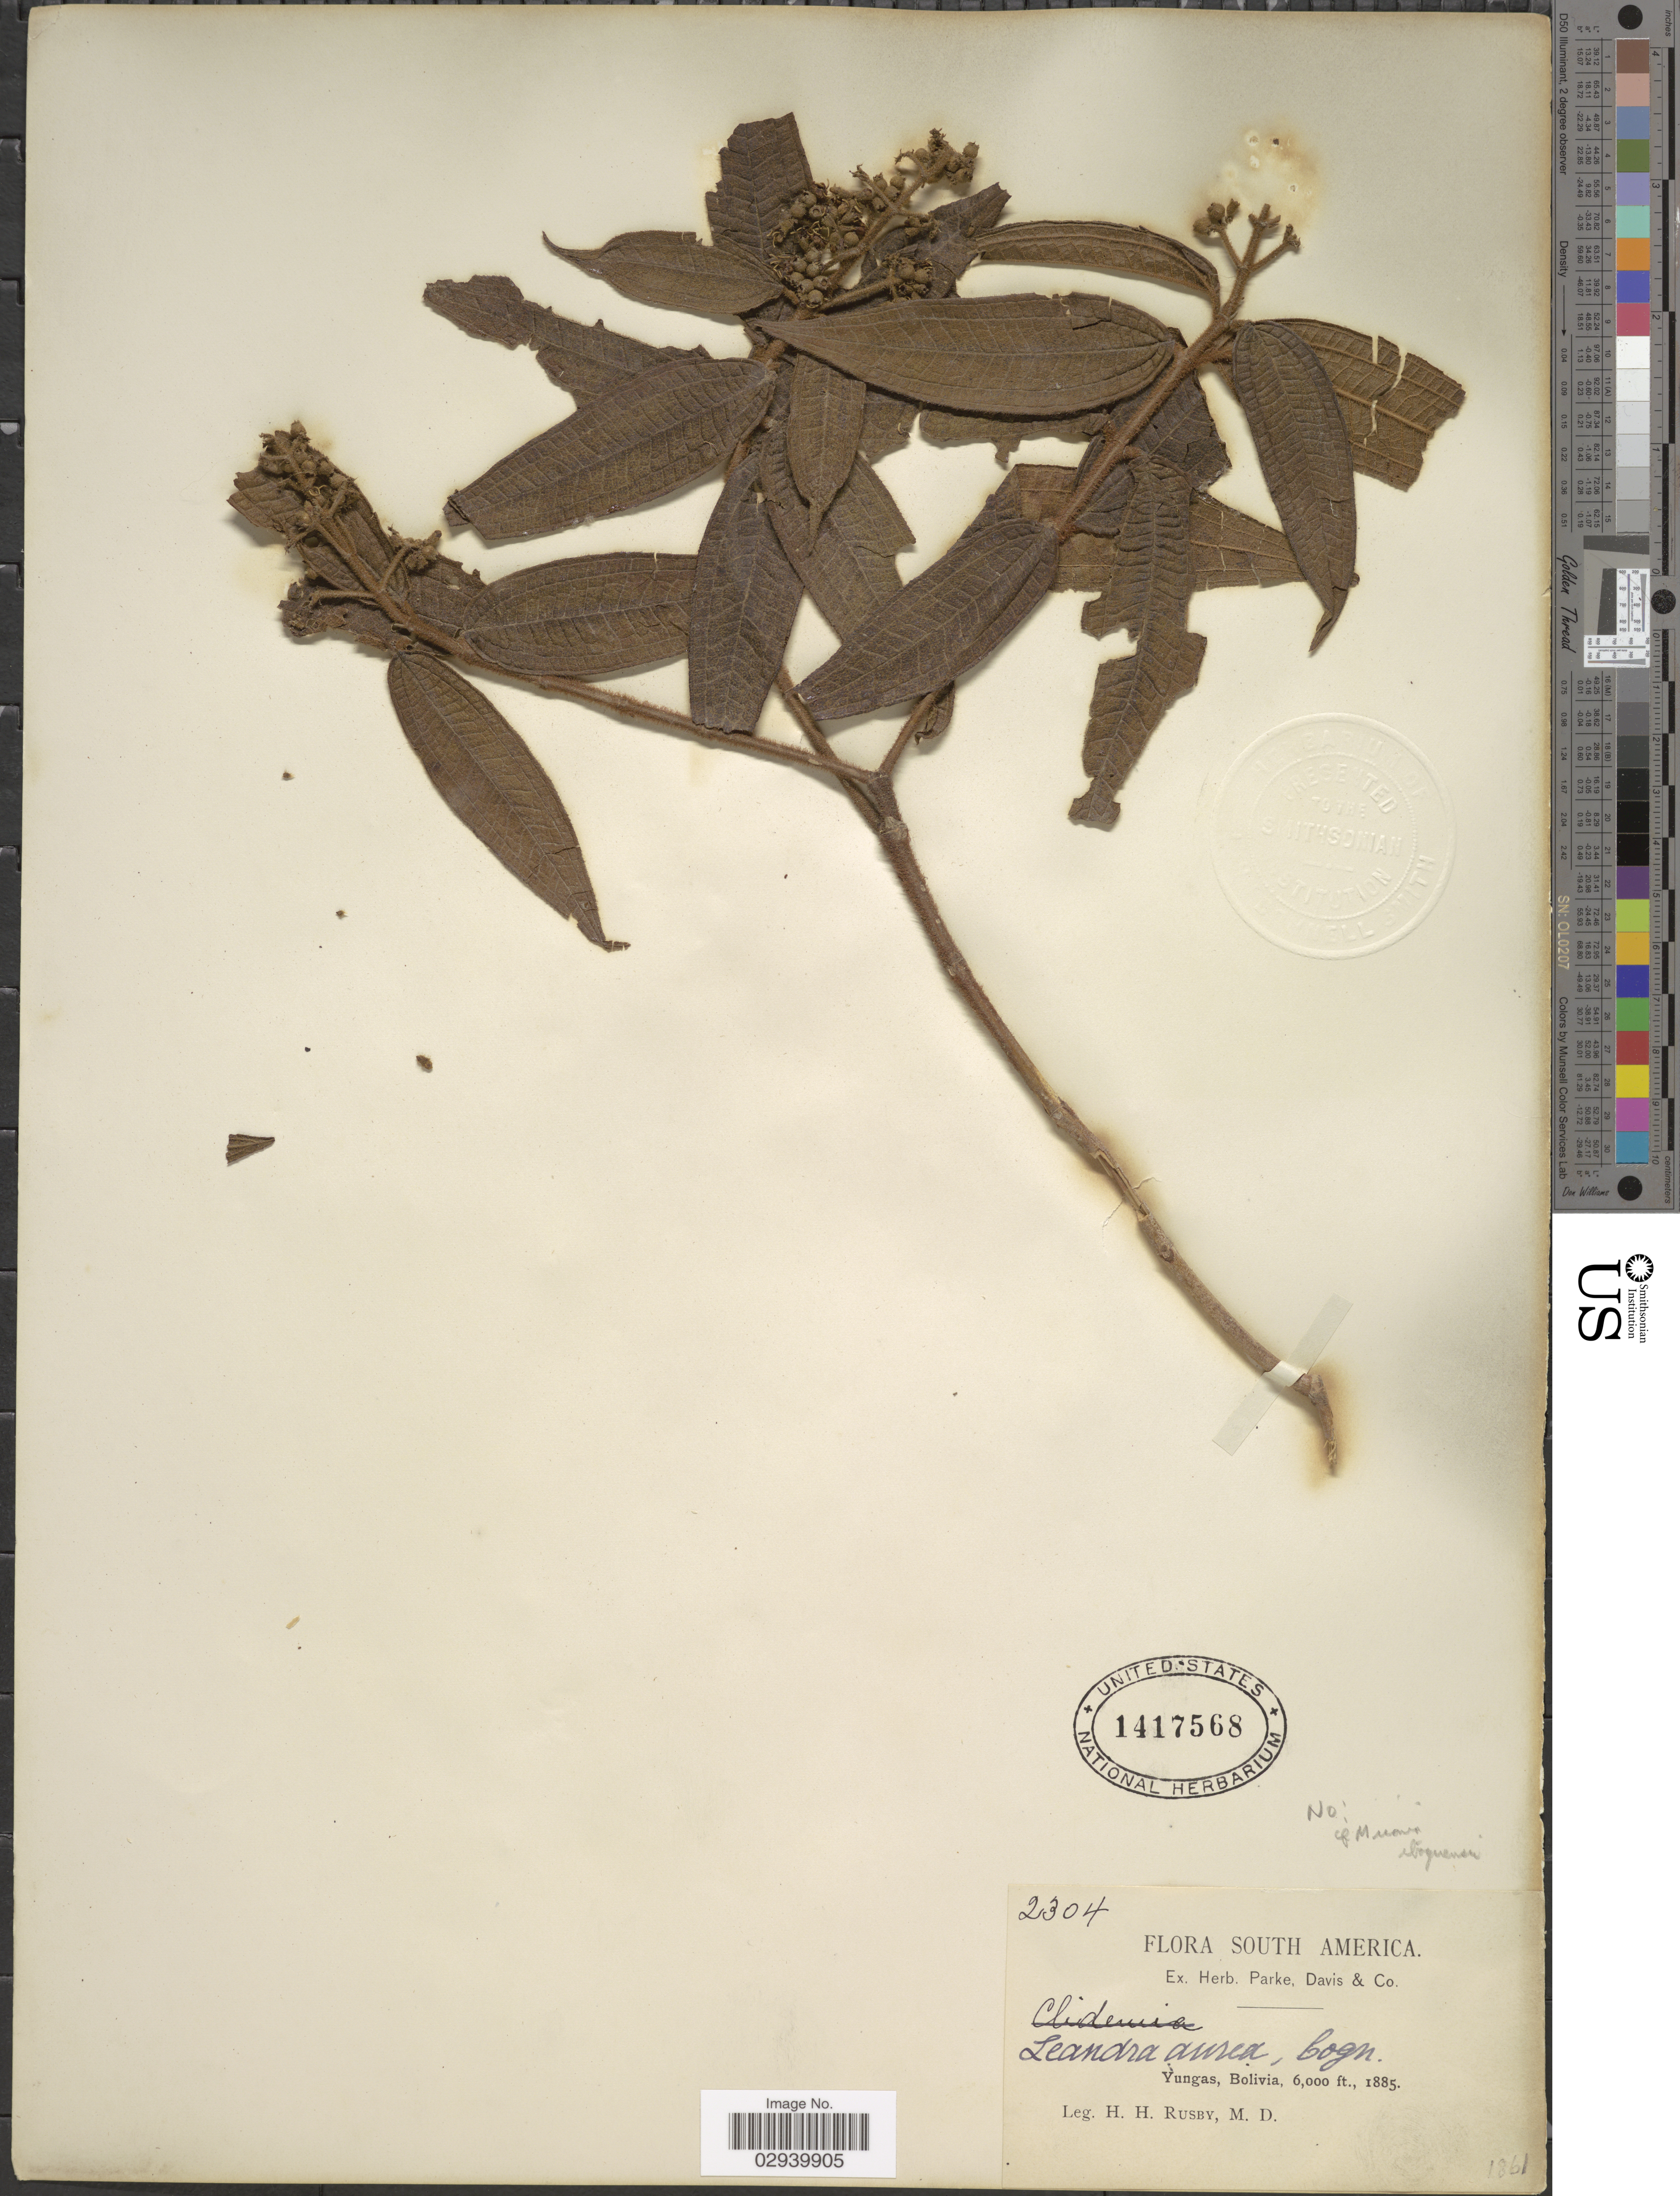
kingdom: Plantae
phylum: Tracheophyta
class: Magnoliopsida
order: Myrtales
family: Melastomataceae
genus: Miconia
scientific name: Miconia ibaguensis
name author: (Bonpl.) Triana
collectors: H. H. Rusby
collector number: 2304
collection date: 1885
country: Bolivia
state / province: La Paz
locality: Yungas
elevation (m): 1829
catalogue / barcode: US 1417568